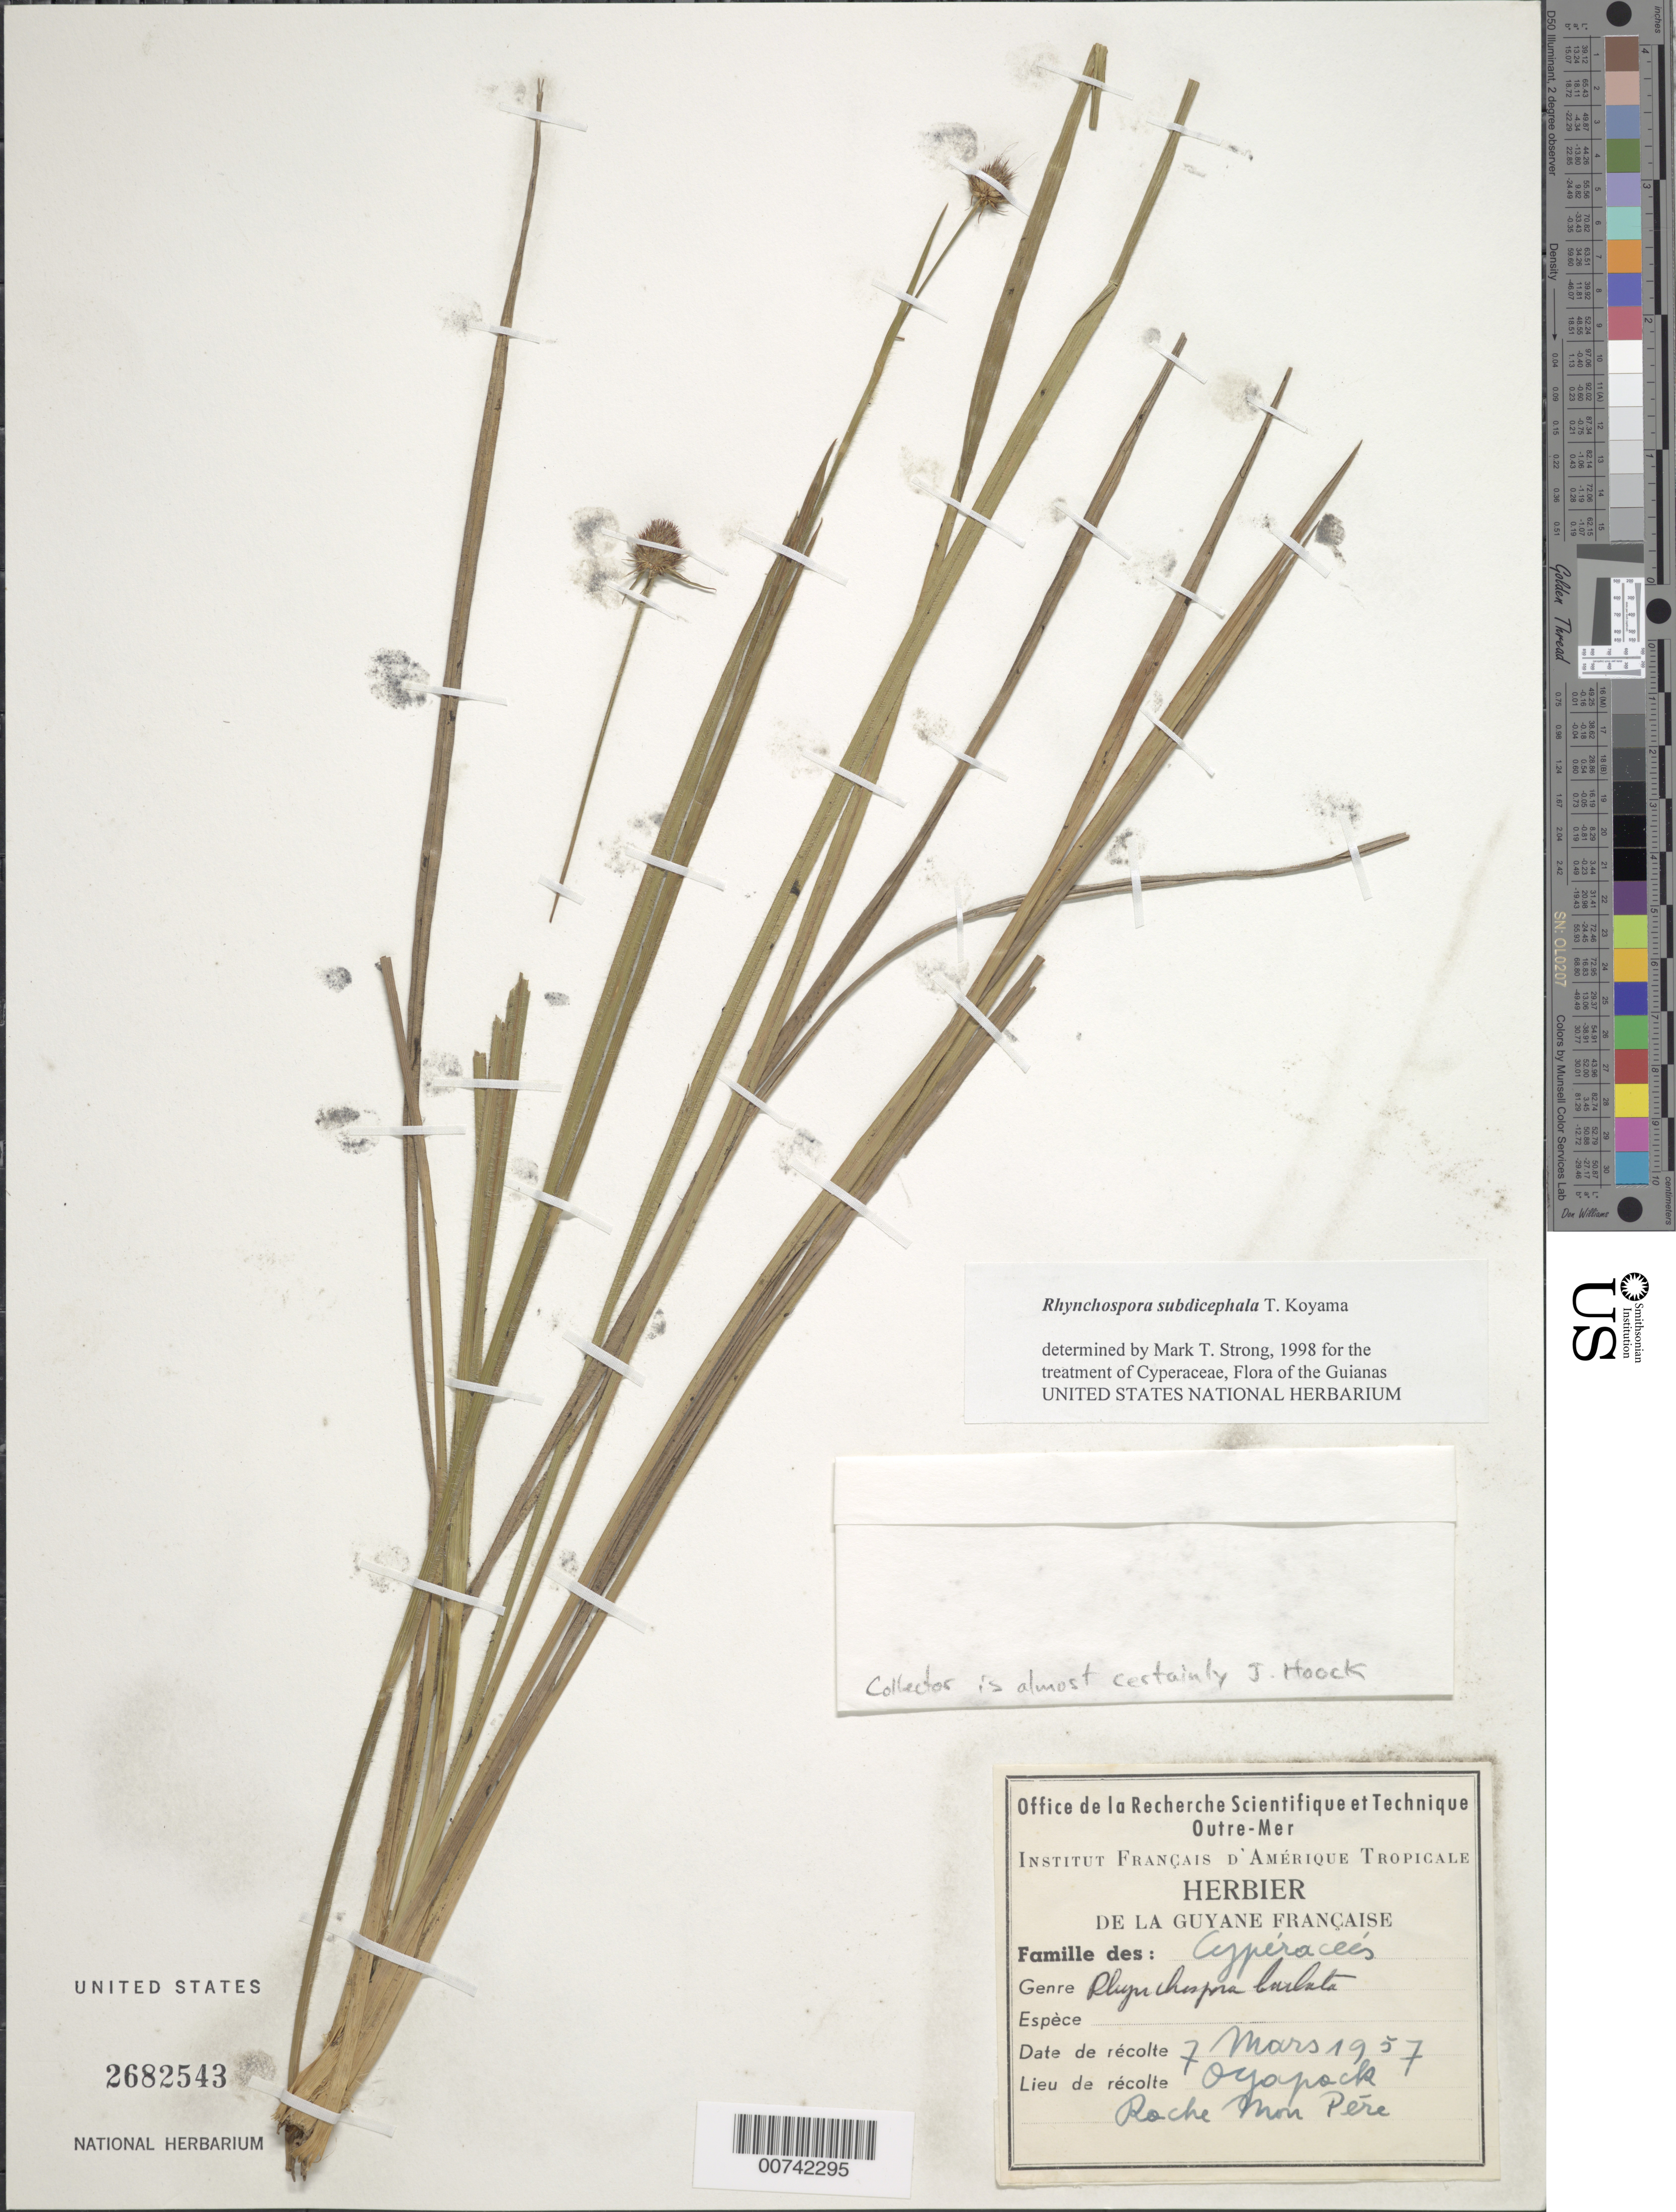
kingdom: Plantae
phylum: Tracheophyta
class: Liliopsida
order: Poales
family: Cyperaceae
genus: Rhynchospora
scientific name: Rhynchospora subdicephala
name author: T. Koyama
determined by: Strong, M. T., (US), Smithsonian Institution - National Museum of Natural History (UNITED STATES)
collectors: J. Hoock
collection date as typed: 7-Mar-57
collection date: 1957-03-07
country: French Guiana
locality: Oyapock, Roche Mon Père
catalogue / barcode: US 2682543